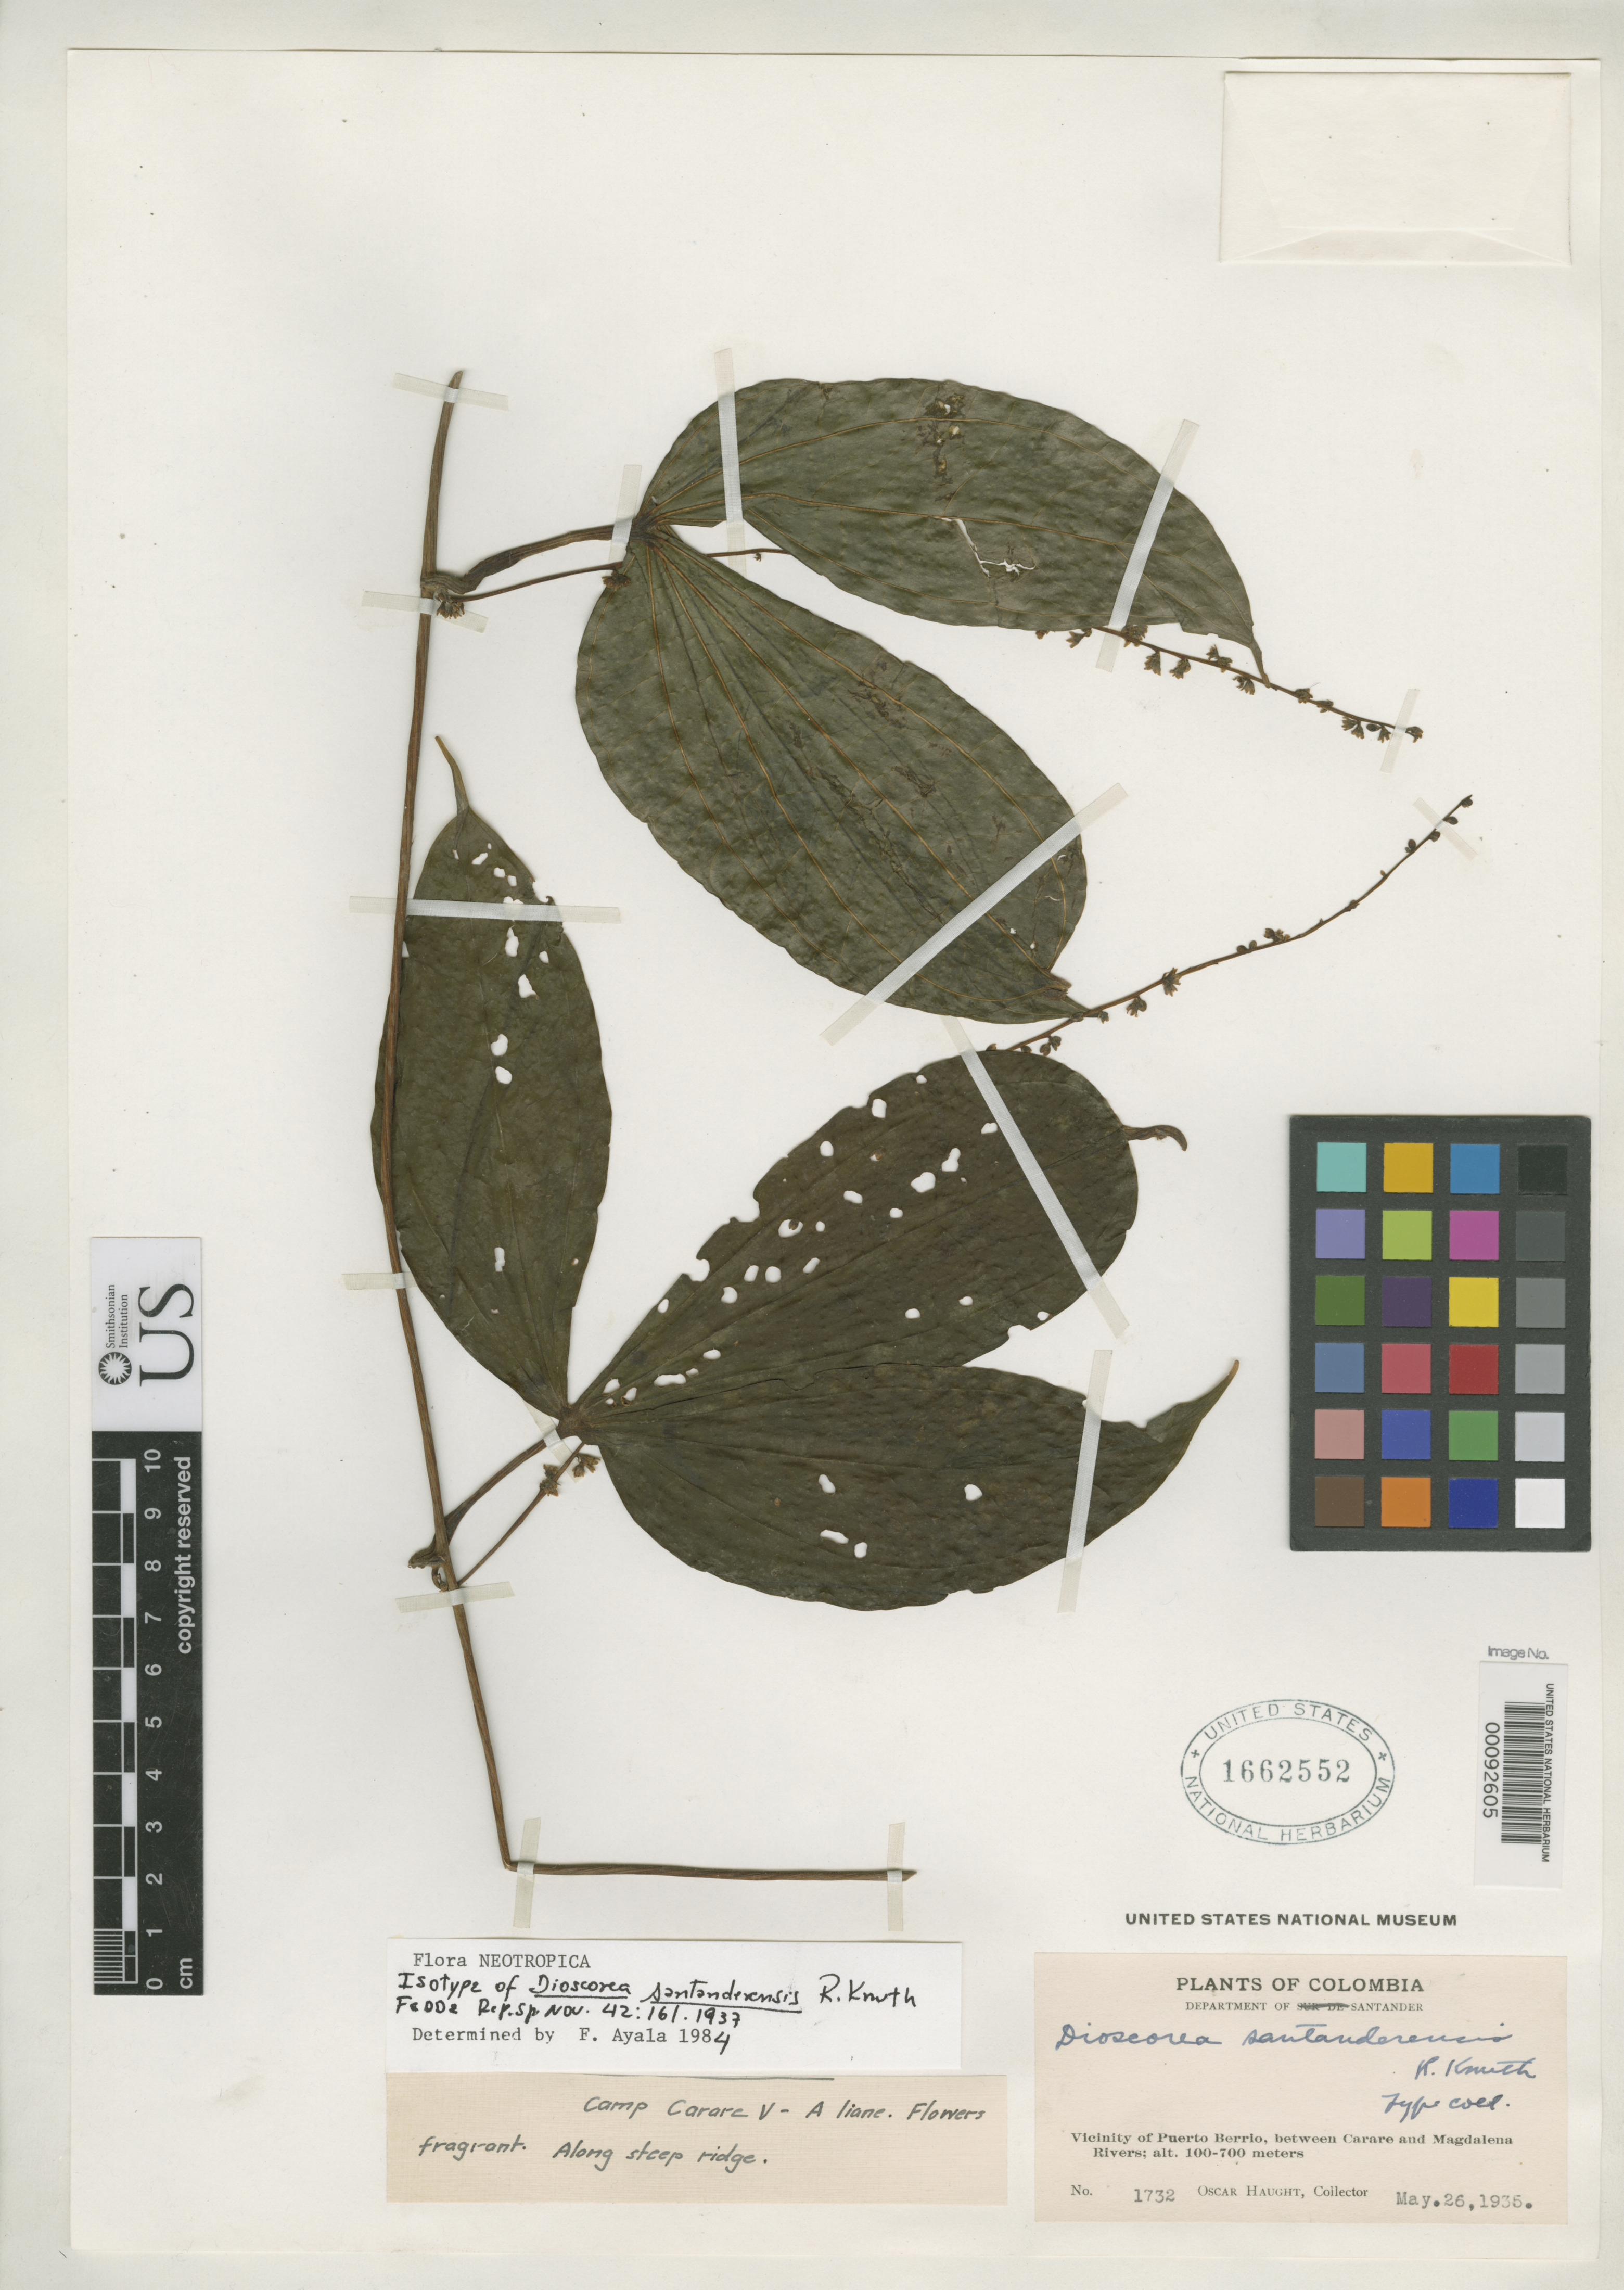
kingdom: Plantae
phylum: Tracheophyta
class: Liliopsida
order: Dioscoreales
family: Dioscoreaceae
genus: Dioscorea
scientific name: Dioscorea santanderensis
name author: R. Knuth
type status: Isotype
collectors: O. L. Haught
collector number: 1732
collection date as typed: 26 May 1935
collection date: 1935-05-26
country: Colombia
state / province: Santander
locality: Vicinity of Puerto Berrio, between Carare and Magdalena Rivers.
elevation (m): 100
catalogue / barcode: US 1662552